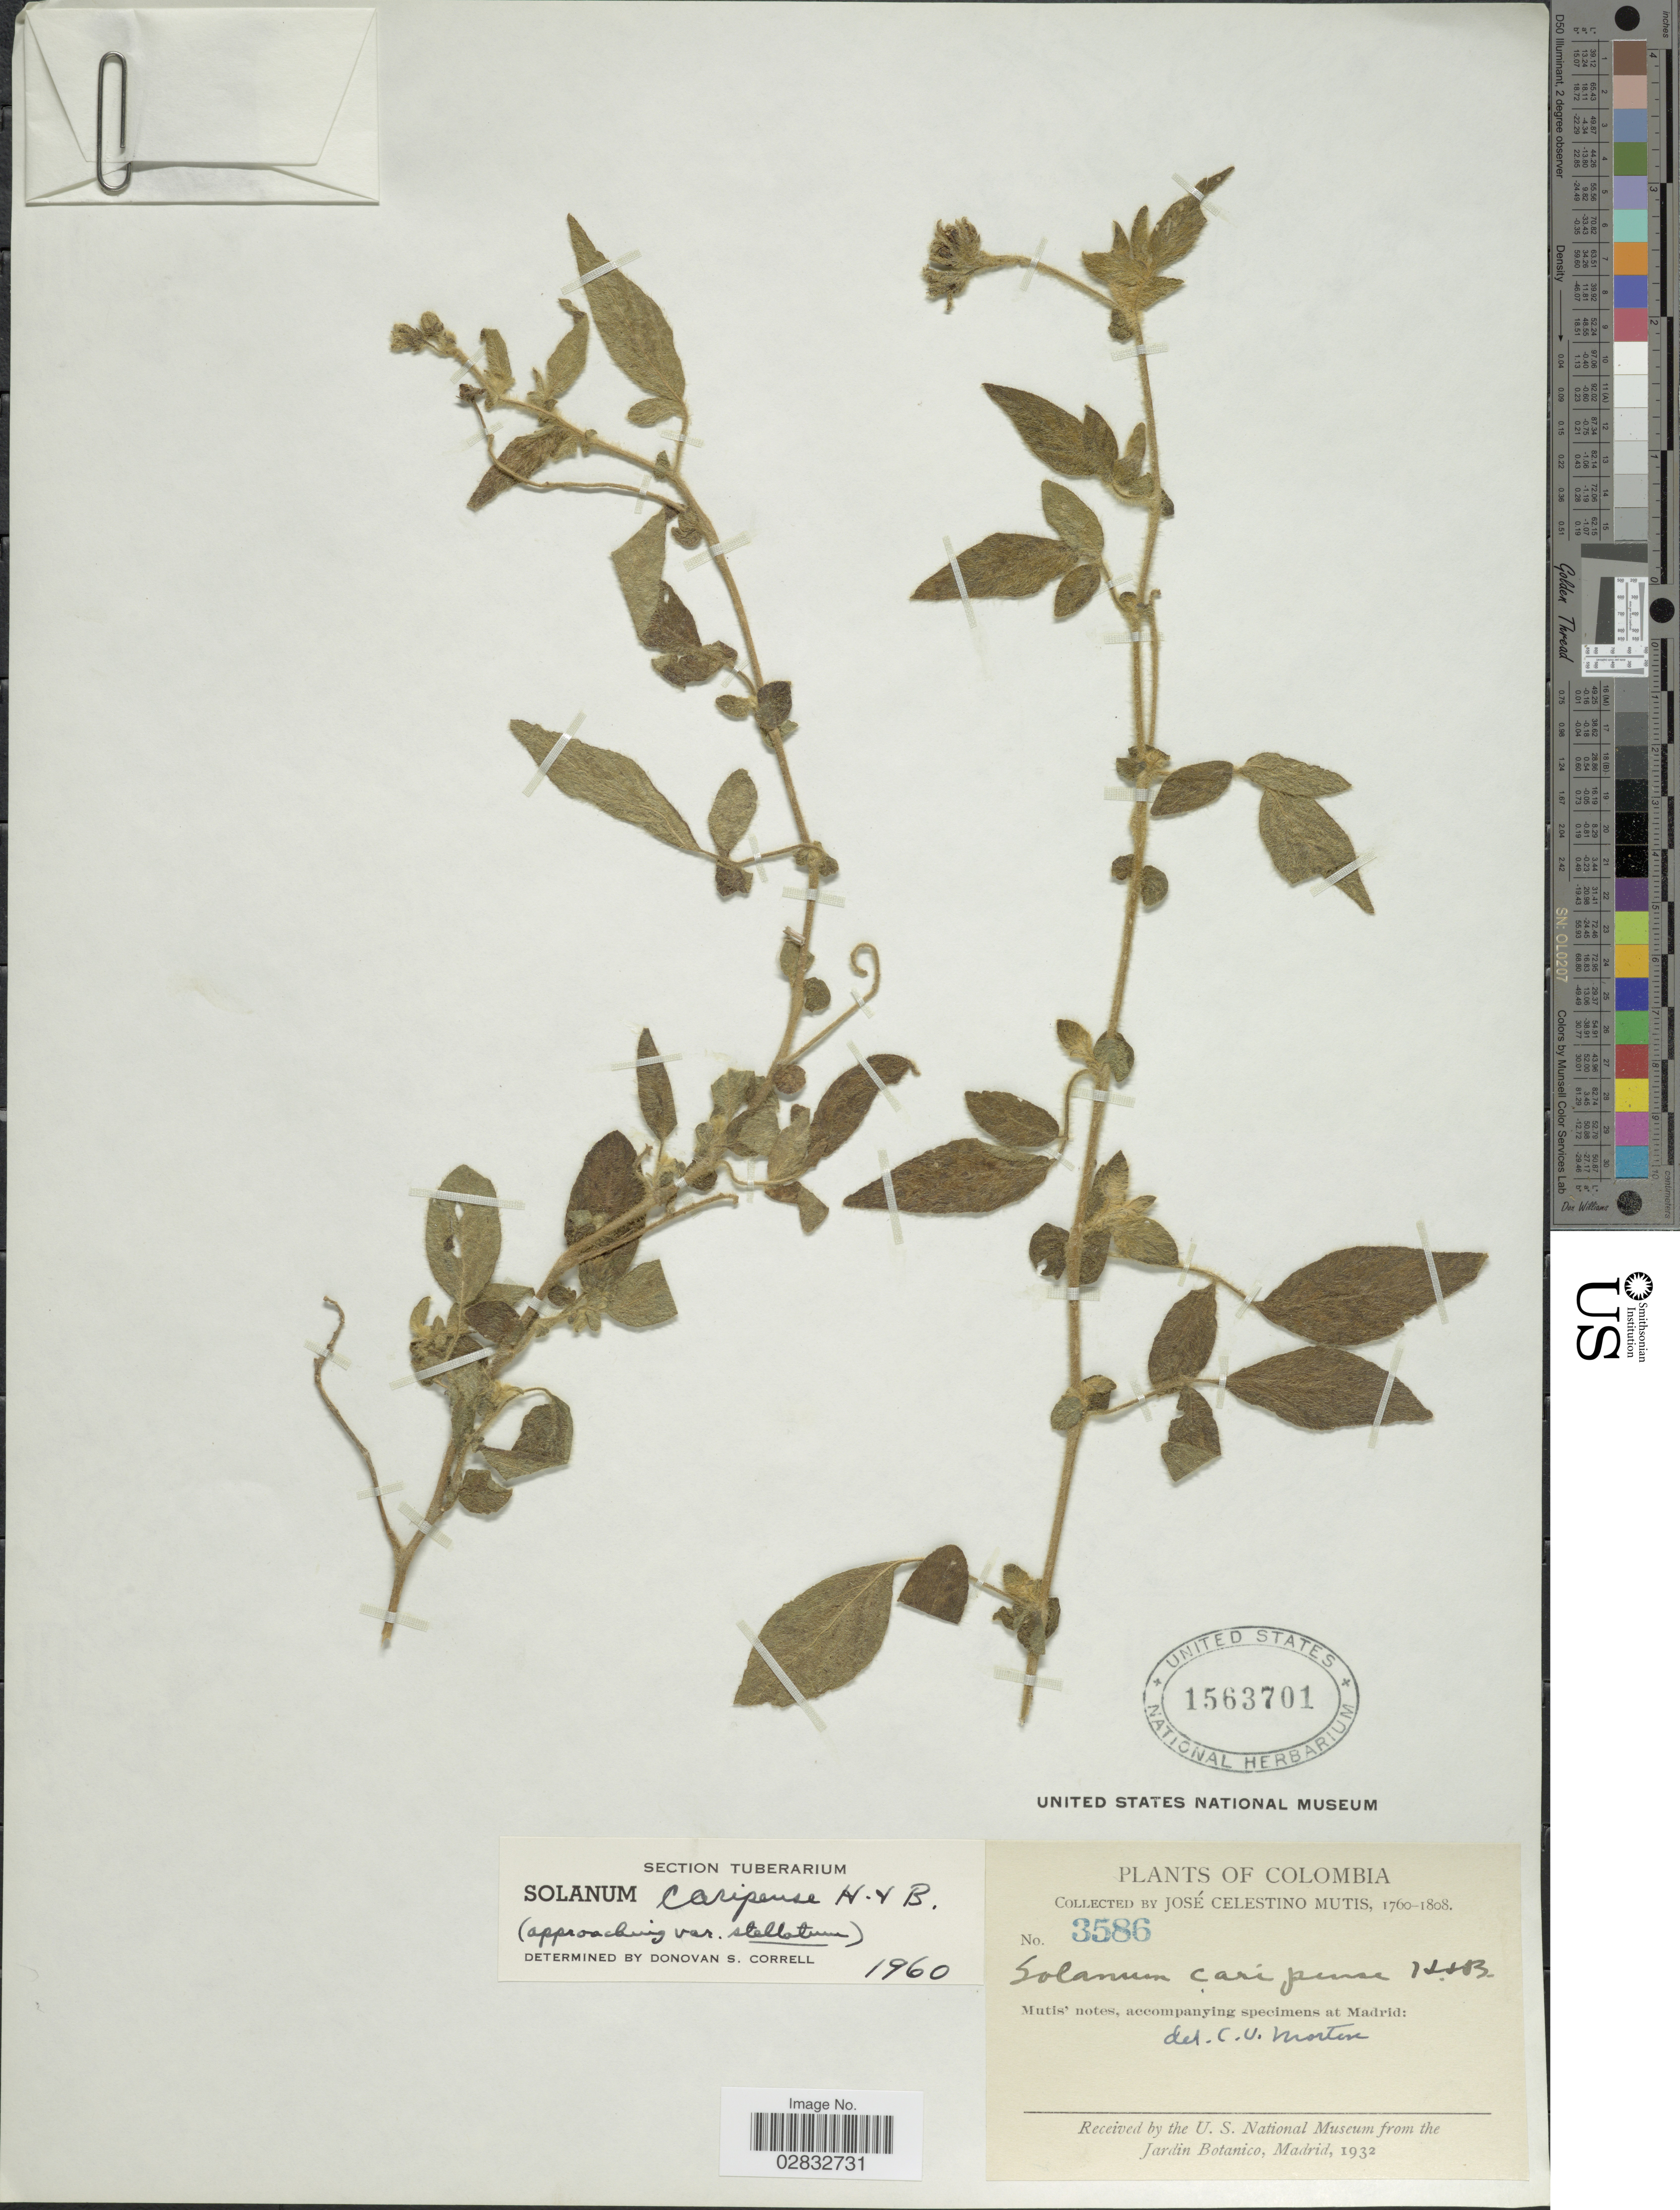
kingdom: Plantae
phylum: Tracheophyta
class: Magnoliopsida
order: Solanales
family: Solanaceae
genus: Solanum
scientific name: Solanum caripense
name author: Humb. & Bonpl. ex Dunal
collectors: J. C. B. Mutis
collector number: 3586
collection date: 1760/1808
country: Colombia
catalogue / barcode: US 1563701